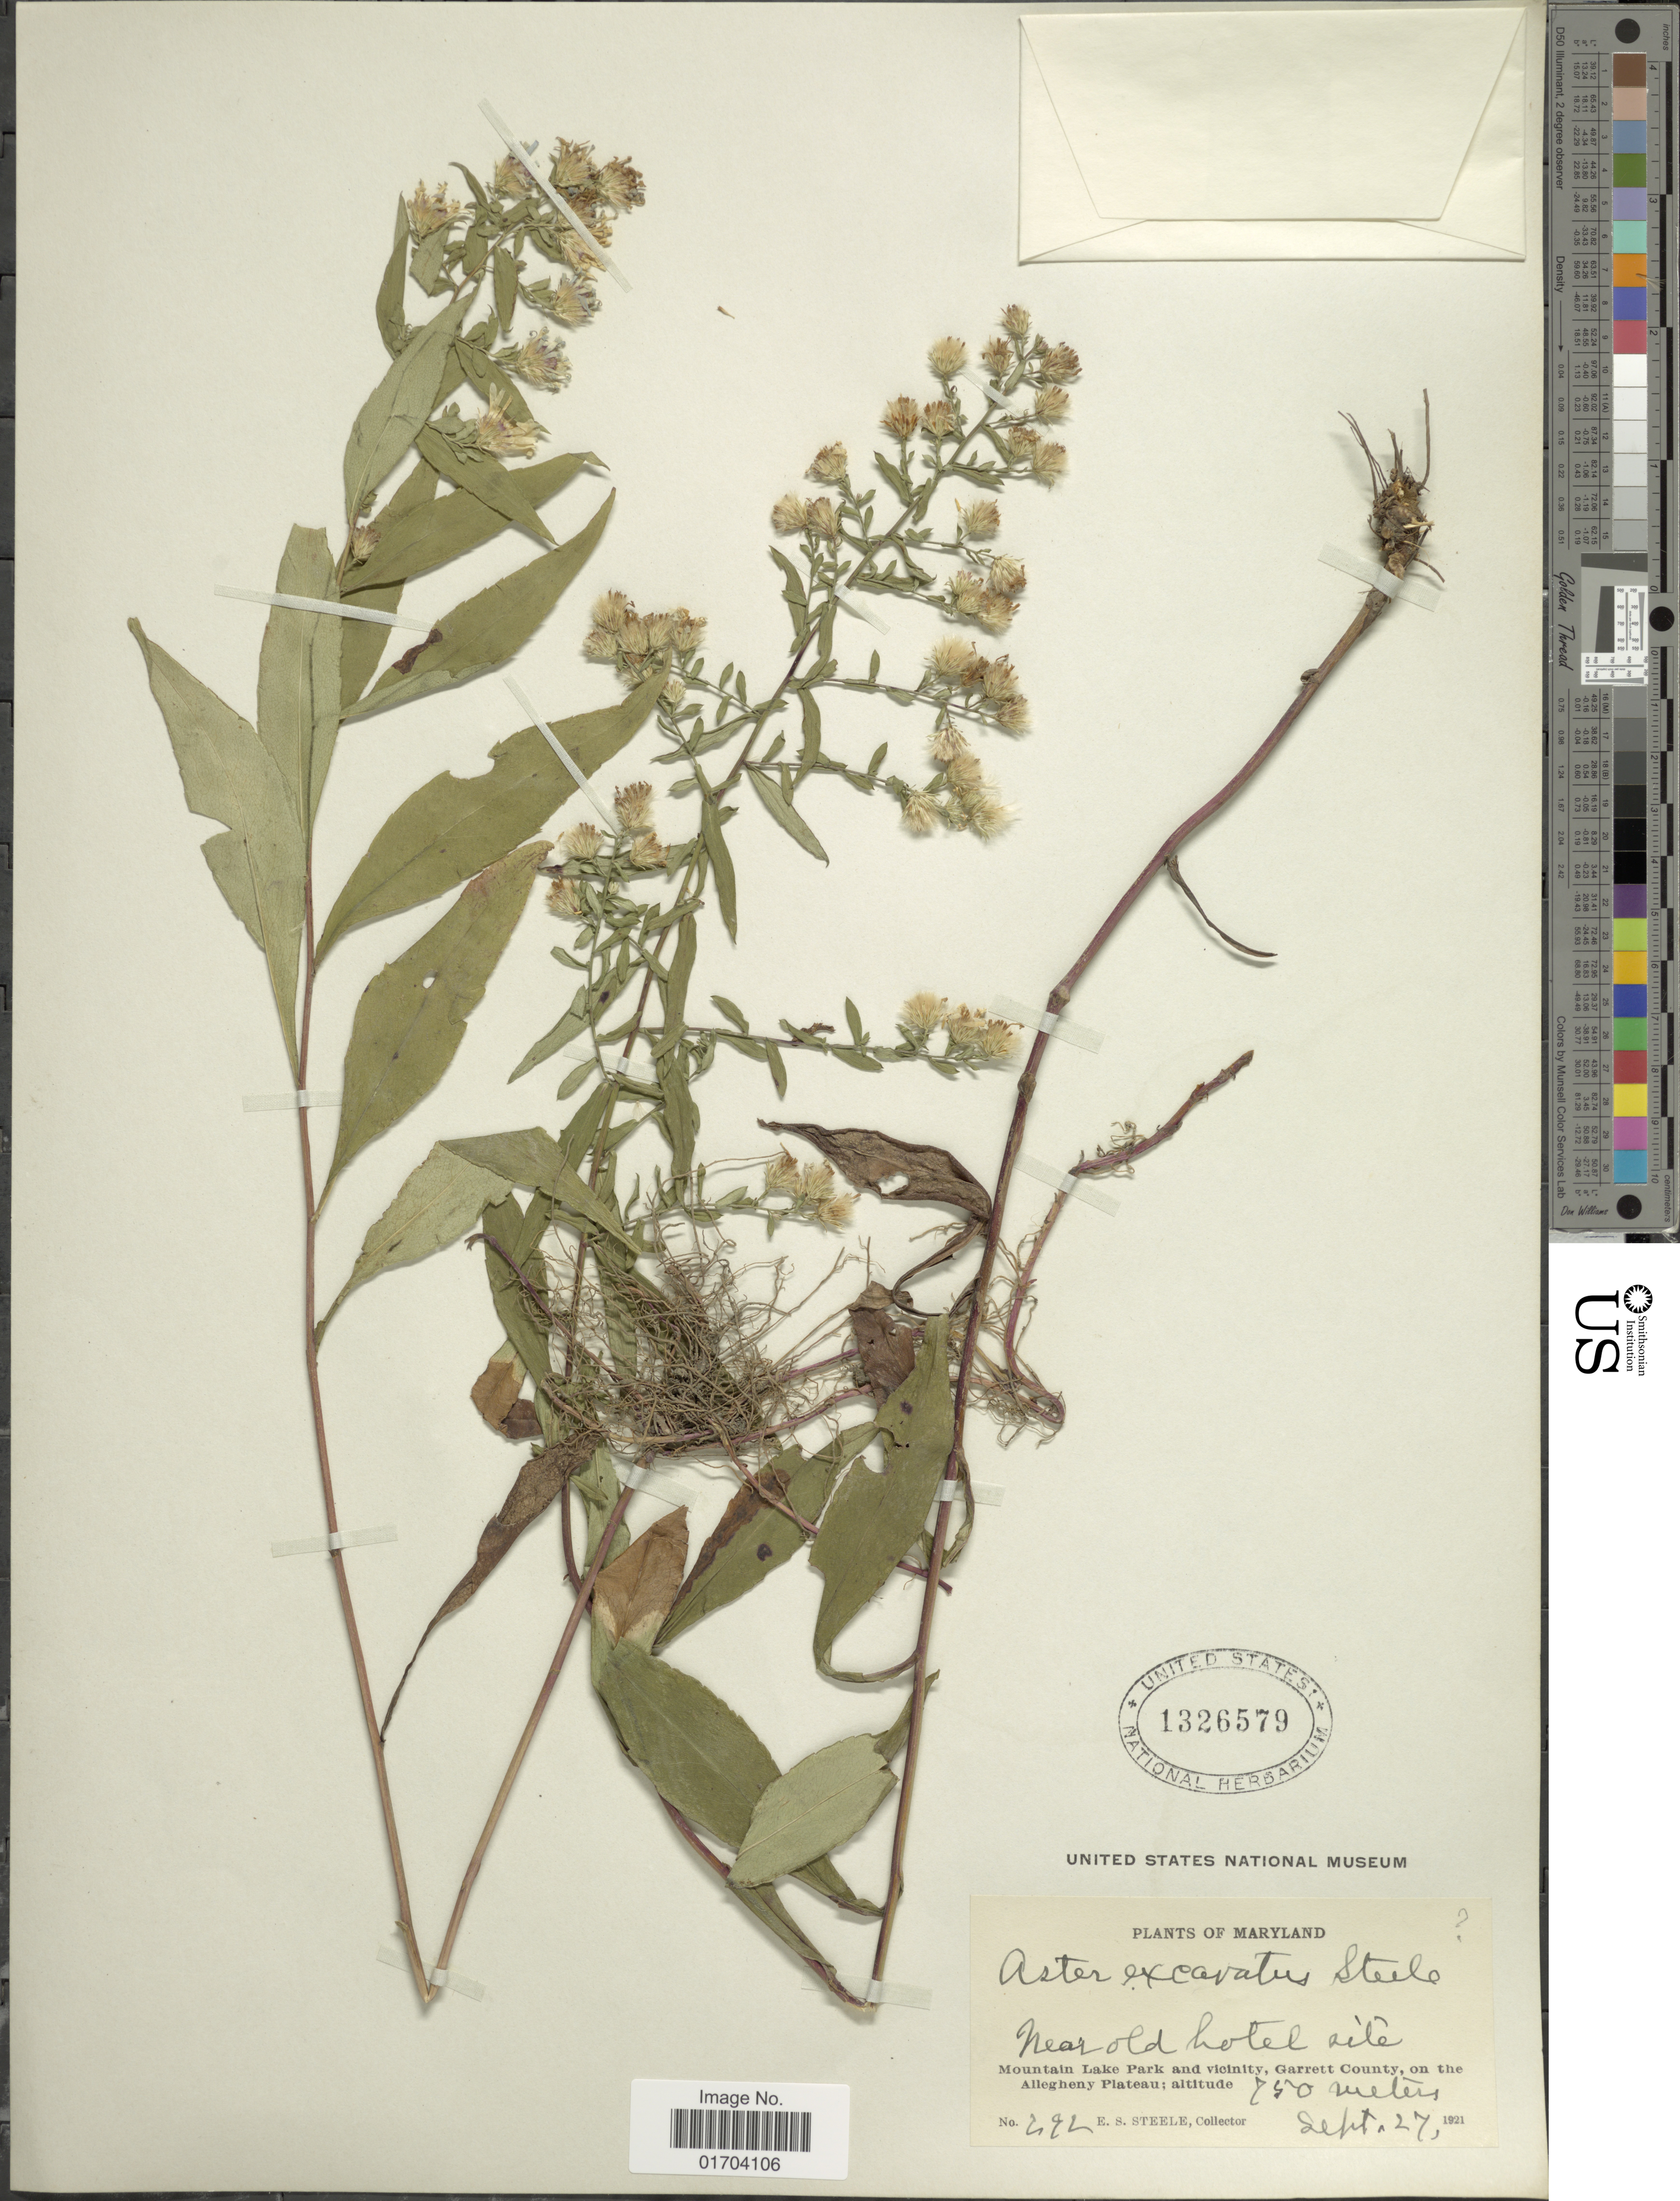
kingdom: Plantae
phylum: Tracheophyta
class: Magnoliopsida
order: Asterales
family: Asteraceae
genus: Aster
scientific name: Aster latiusculus E.S. Steele sp. nov. ined.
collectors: E. Steele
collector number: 292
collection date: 1921-09-27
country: United States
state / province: Maryland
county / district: Garrett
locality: Near old hotel site, Mountain Lake Park and Vicinity, Garrett County, on the Allegheny Plateau.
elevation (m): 750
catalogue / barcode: US 1326579